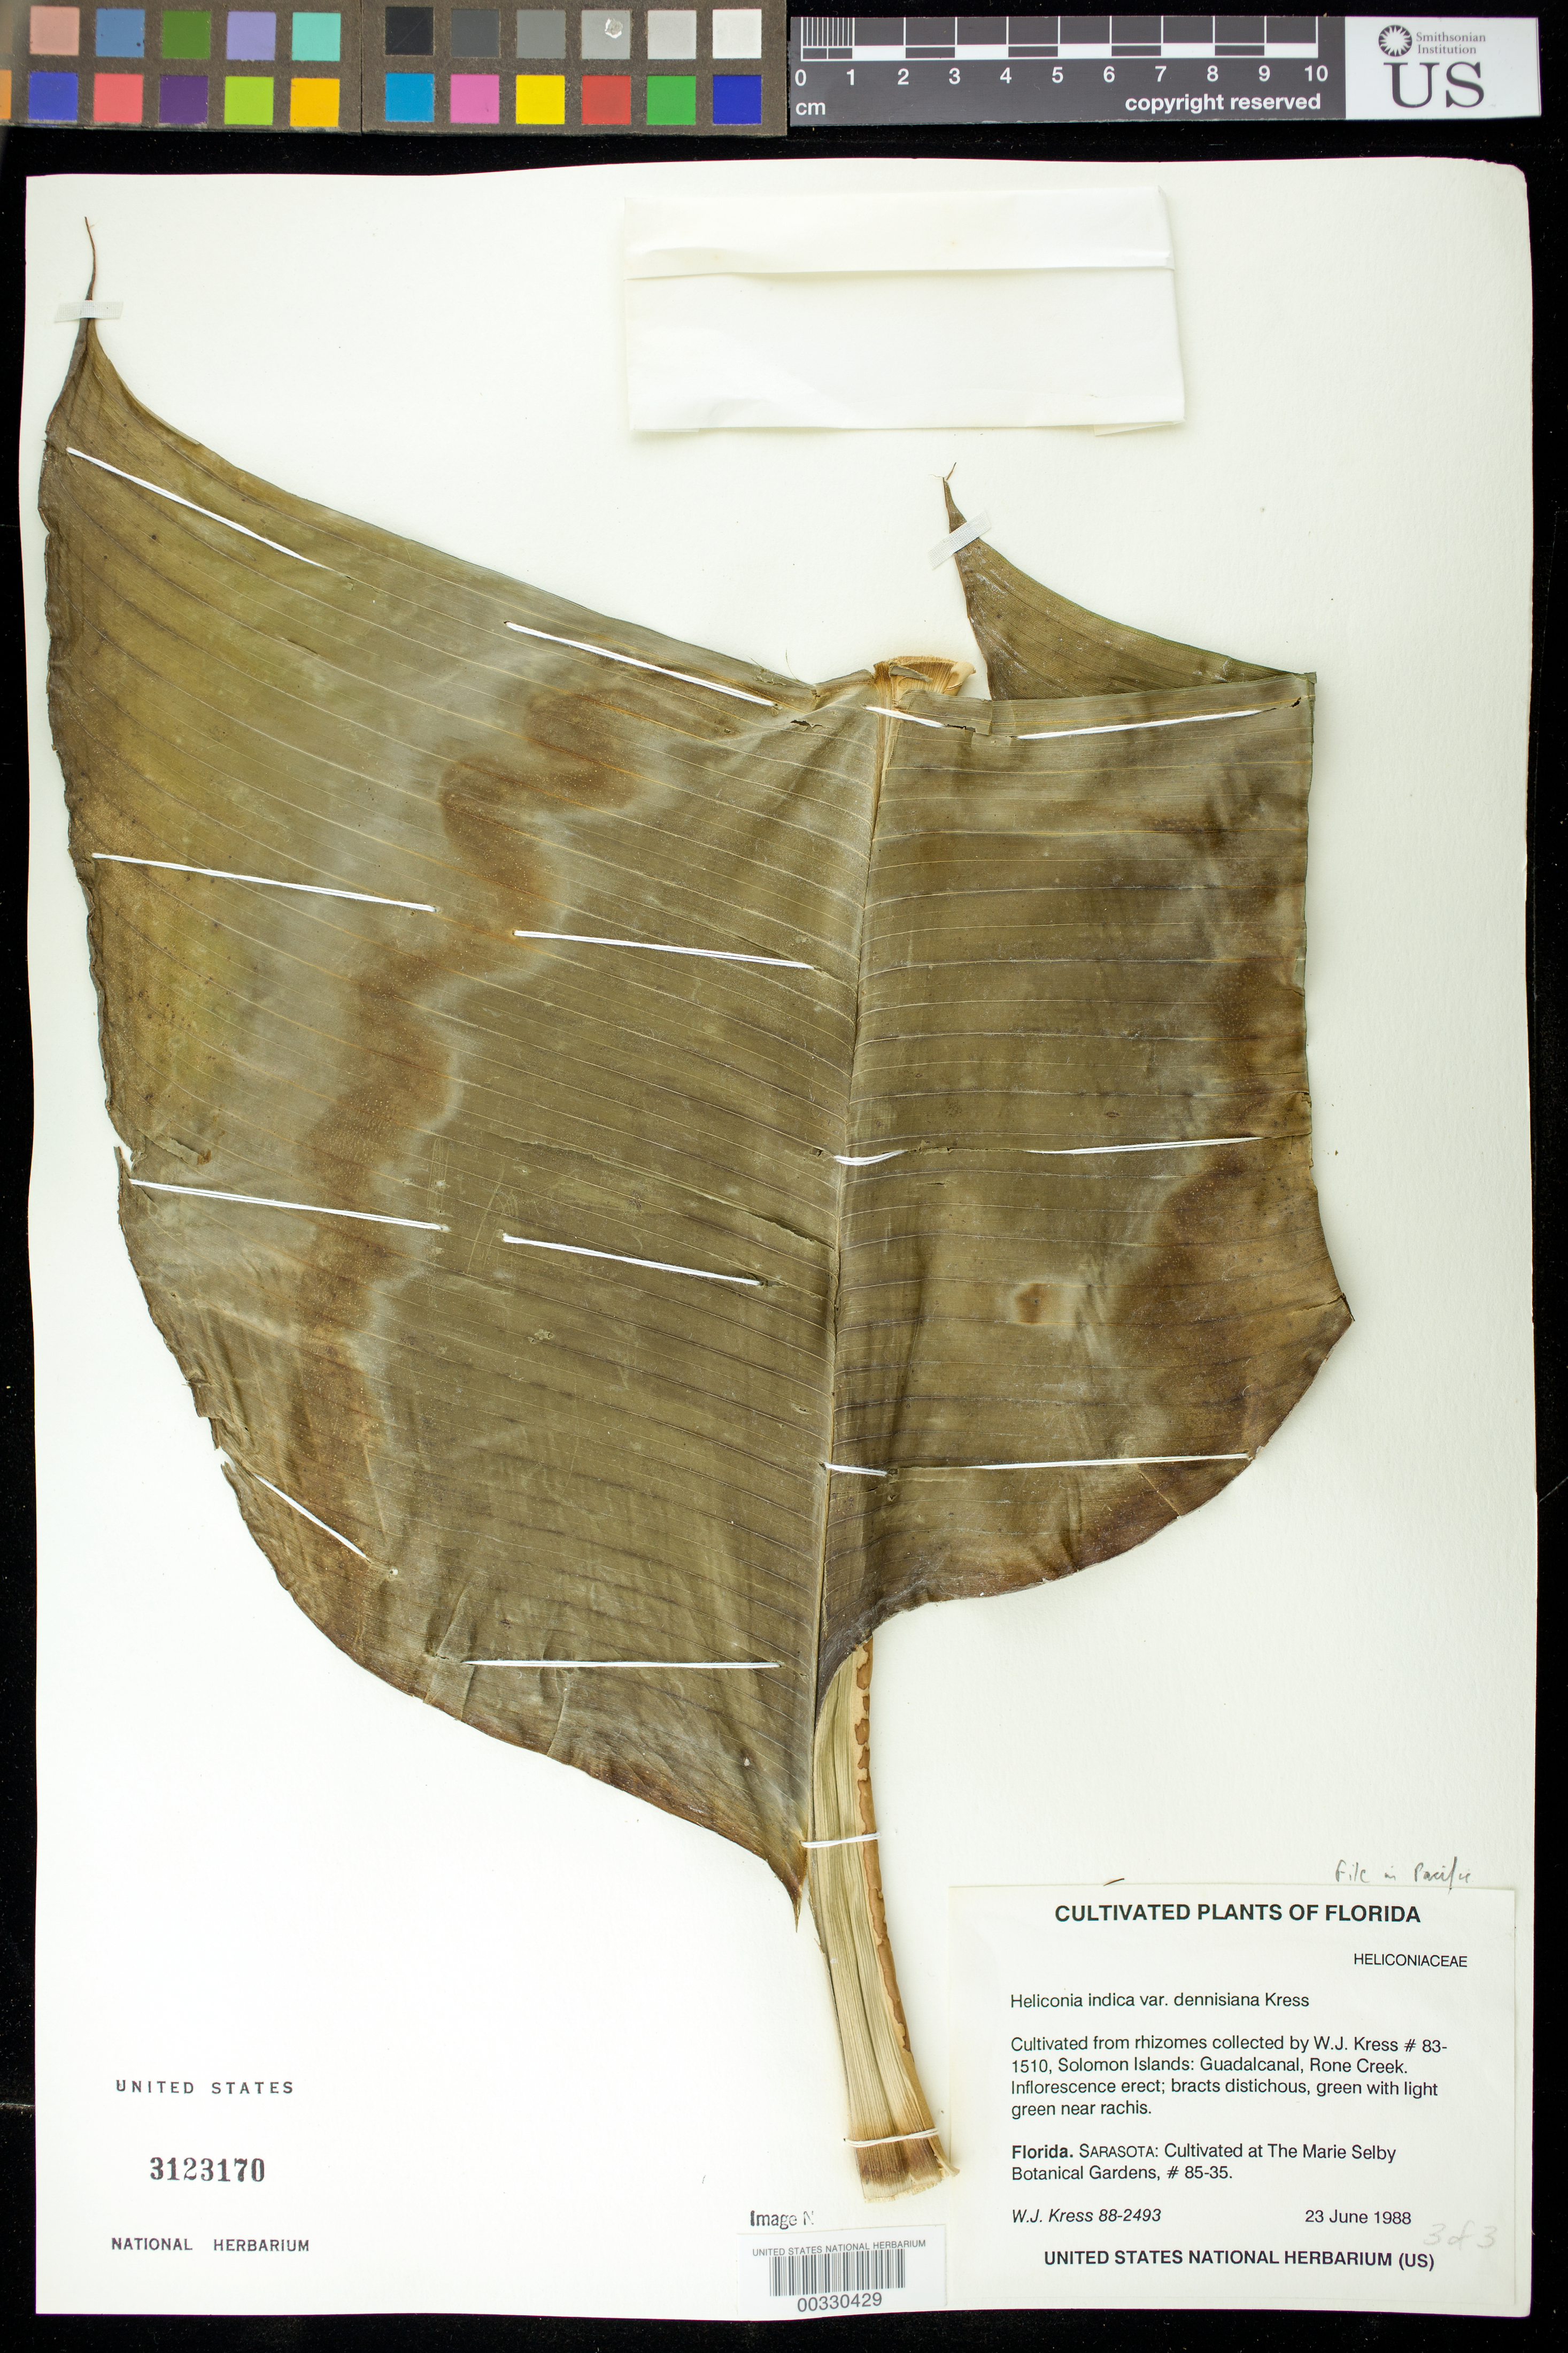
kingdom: Plantae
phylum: Tracheophyta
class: Liliopsida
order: Zingiberales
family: Heliconiaceae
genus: Heliconia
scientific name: Heliconia indica var. dennisiana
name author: W.J. Kress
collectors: W. J. Kress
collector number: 88-2493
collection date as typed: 23 Jun 1988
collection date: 1988-06-23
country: Solomon Islands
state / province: Guadalcanal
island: Guadalcanal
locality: Rone creek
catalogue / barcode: US 3123170